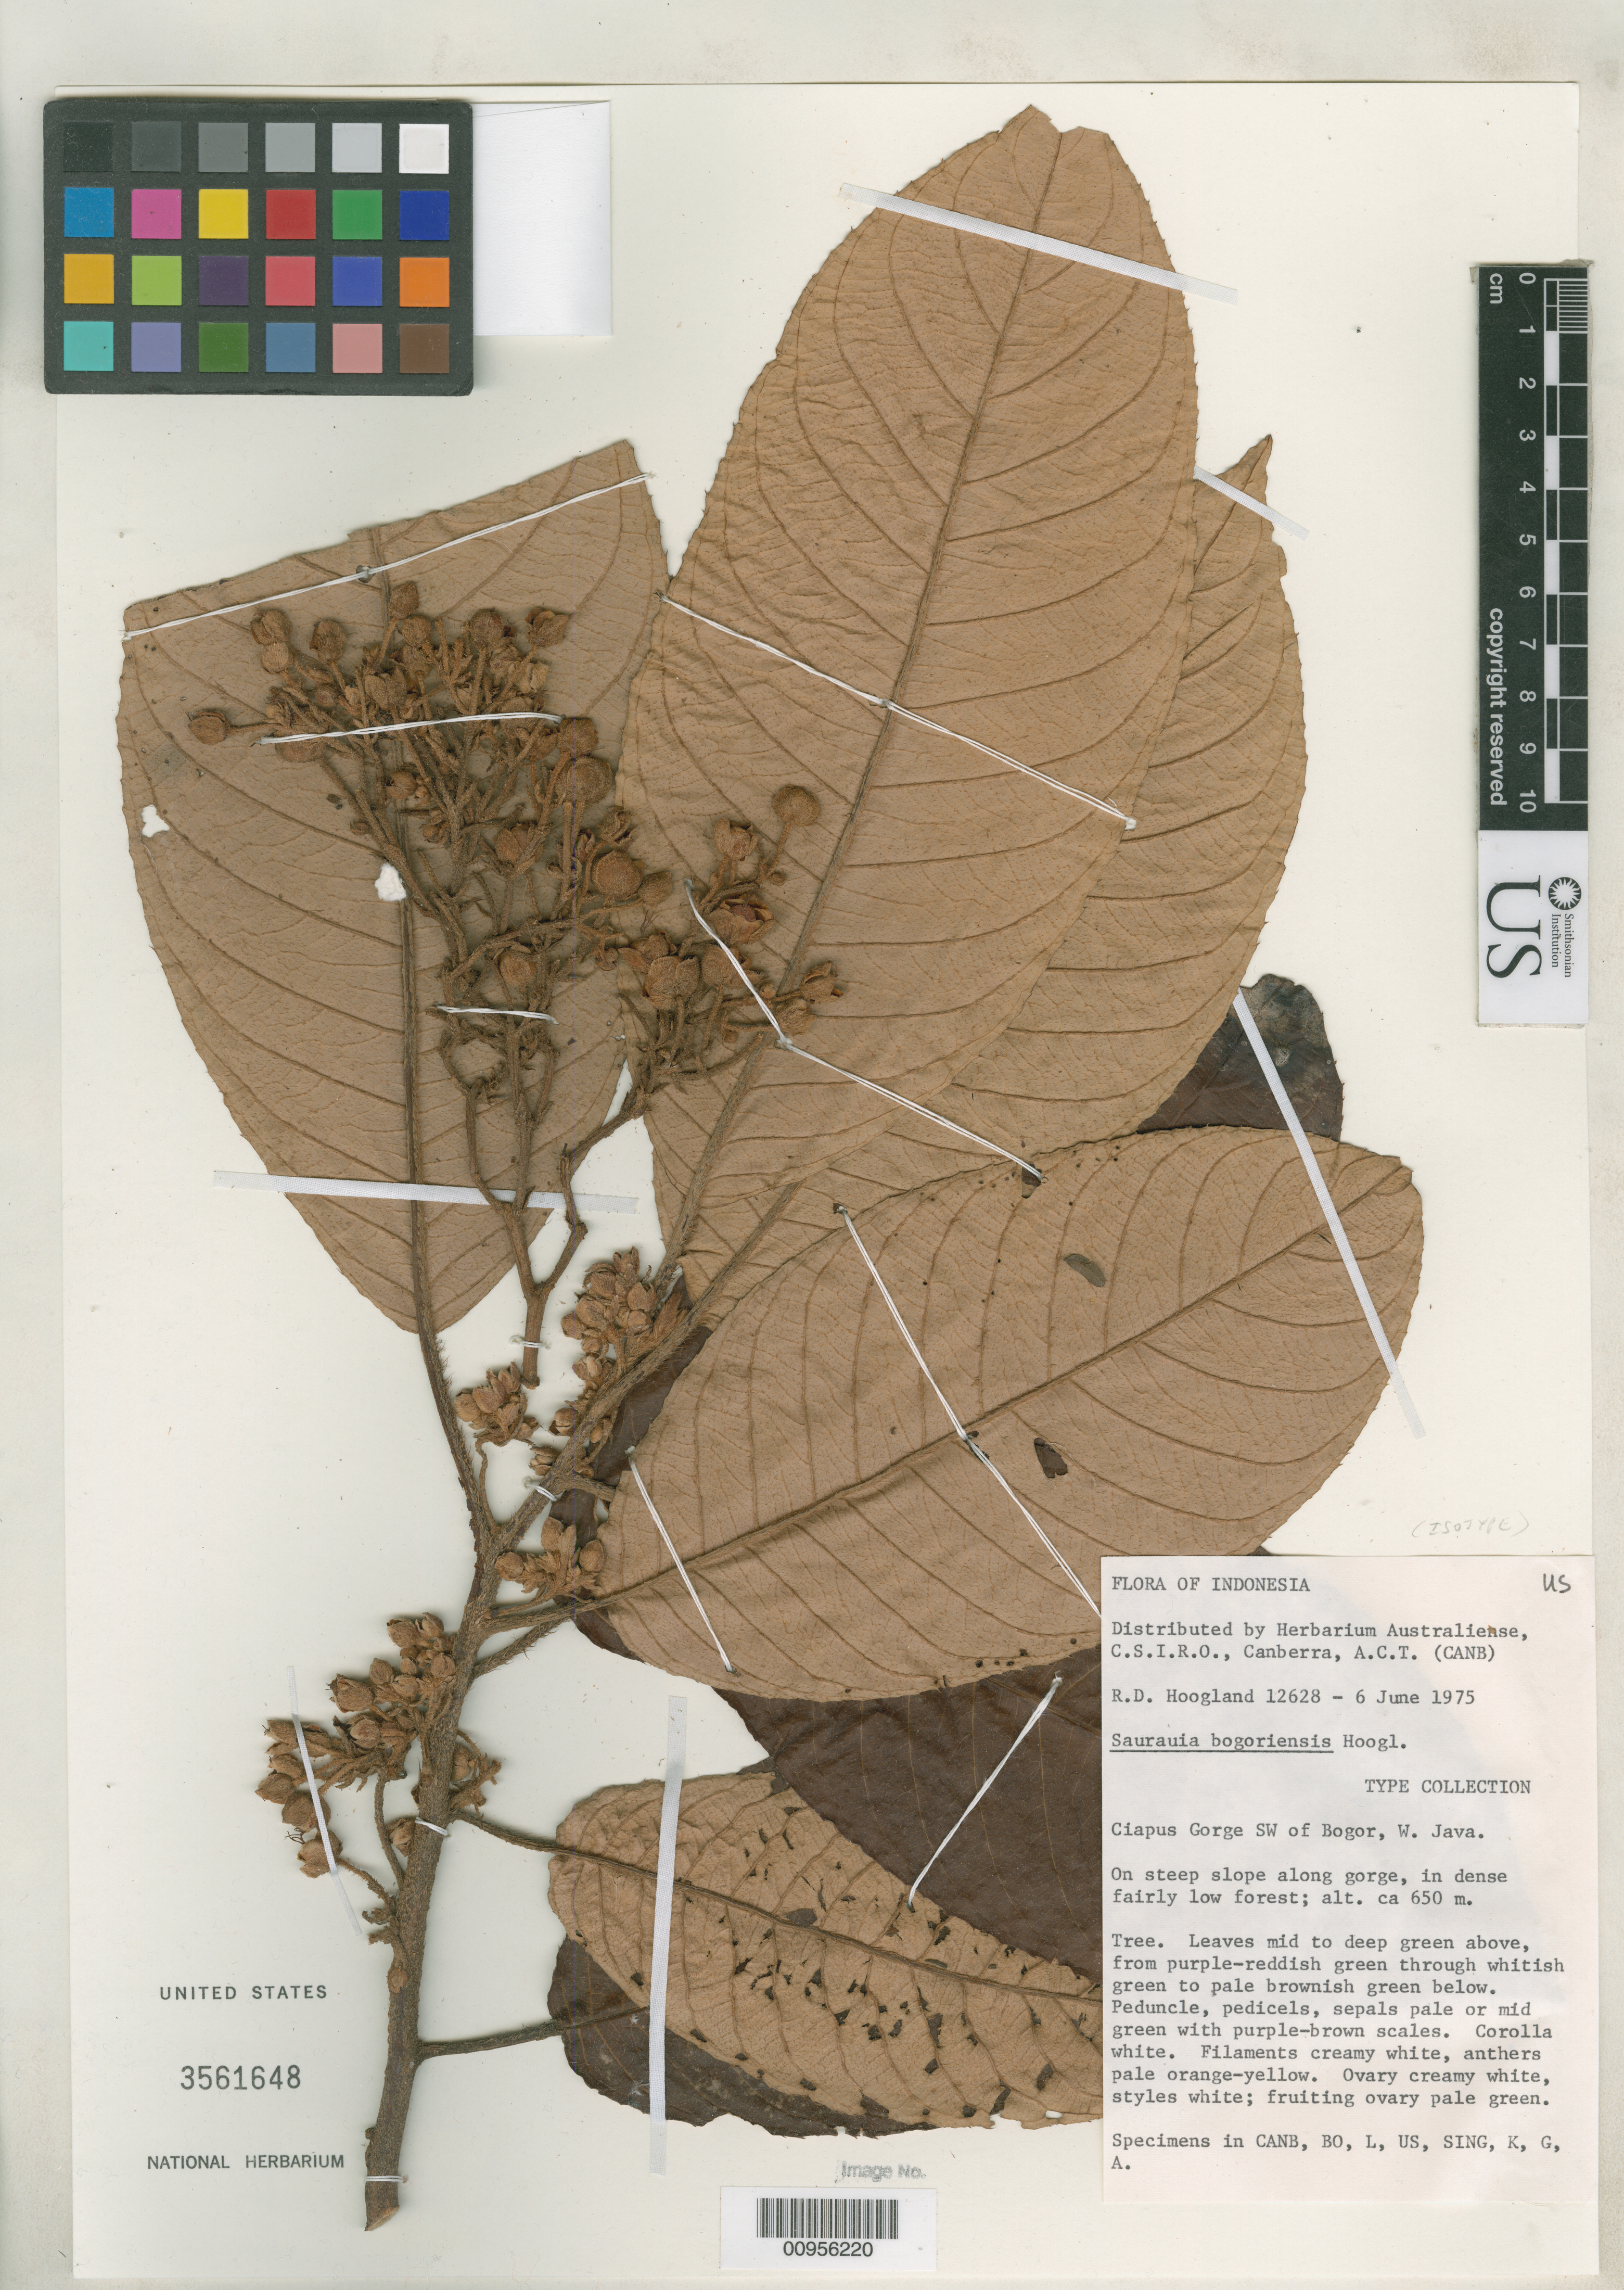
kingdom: Plantae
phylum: Tracheophyta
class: Magnoliopsida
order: Ericales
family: Actinidiaceae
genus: Saurauia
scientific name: Saurauia bogoriensis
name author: Hoogland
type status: Isotype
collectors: R. D. Hoogland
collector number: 12628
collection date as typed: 06 Jun 1975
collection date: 1975-06-06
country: Indonesia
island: Java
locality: Ciapus Gorge SW of Bogor, W. Java.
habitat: On steep slope along gorge, in dense fairly low forest.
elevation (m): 650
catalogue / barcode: US 3561648